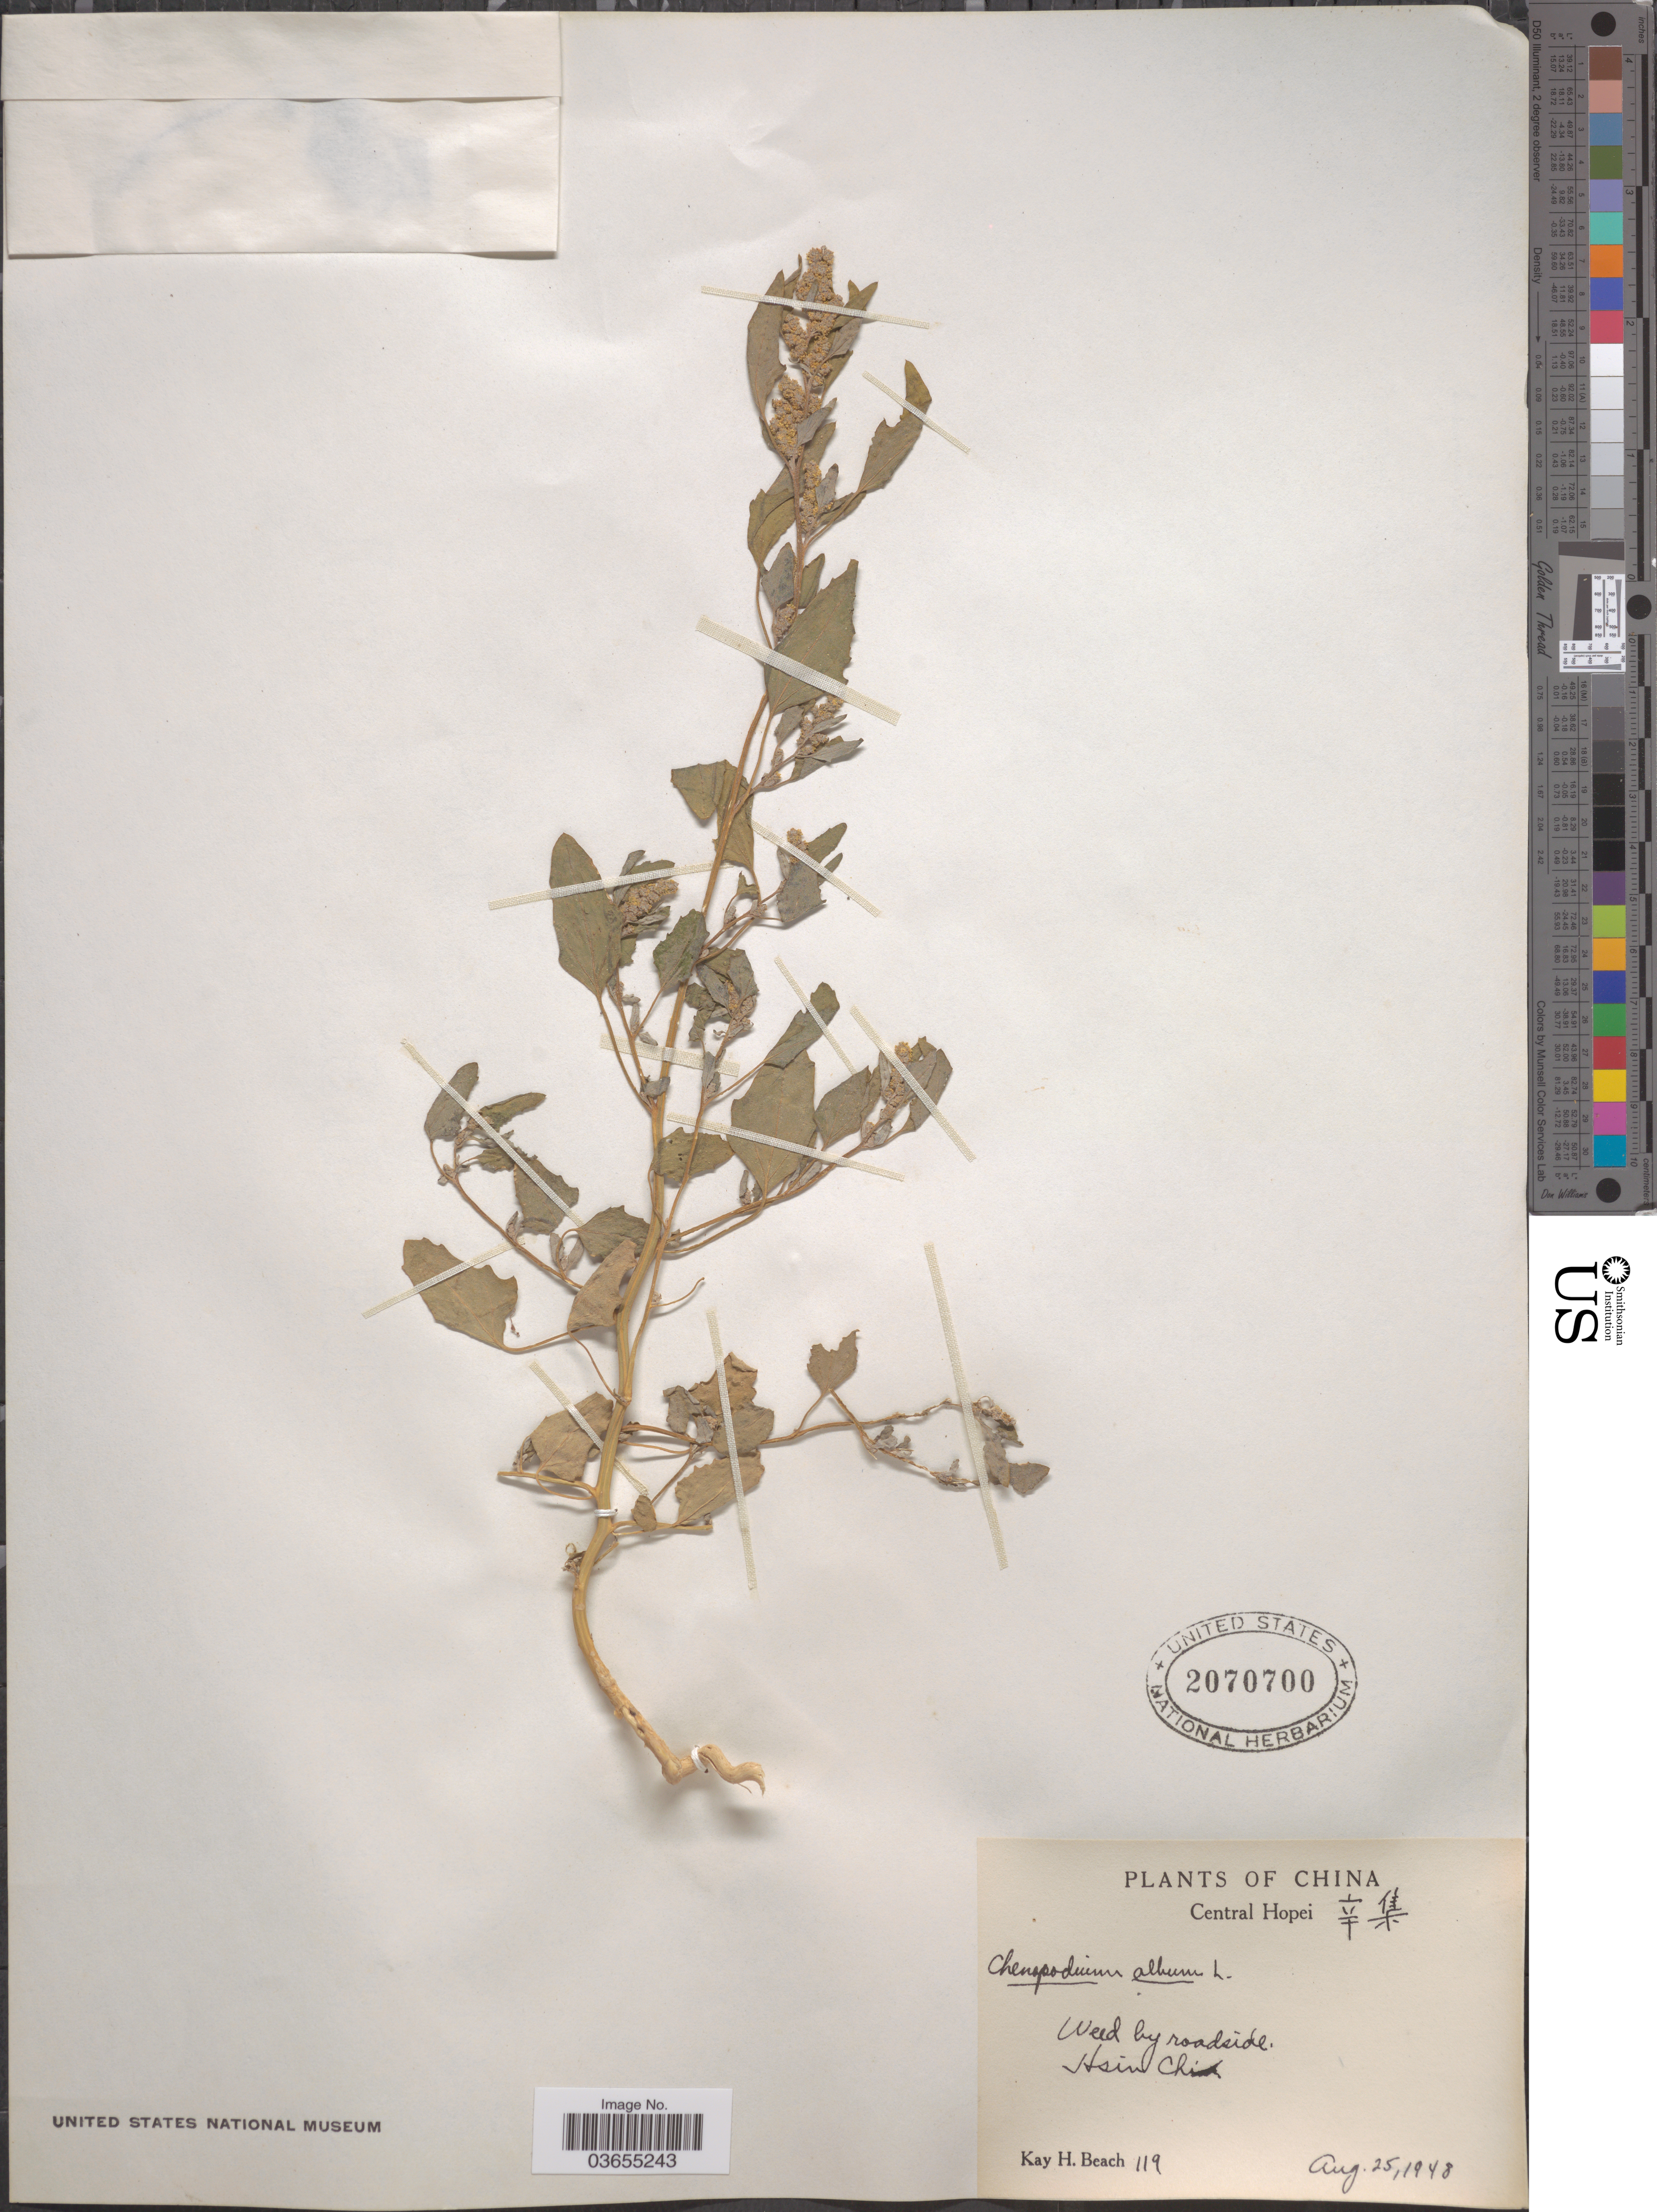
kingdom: Plantae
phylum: Tracheophyta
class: Magnoliopsida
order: Caryophyllales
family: Amaranthaceae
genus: Chenopodium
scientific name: Chenopodium album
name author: L.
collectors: K. H. Beach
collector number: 119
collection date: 1948-08-25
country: China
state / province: Hebei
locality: Central Hopeh. Hsin Chi.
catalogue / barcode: US 2070700